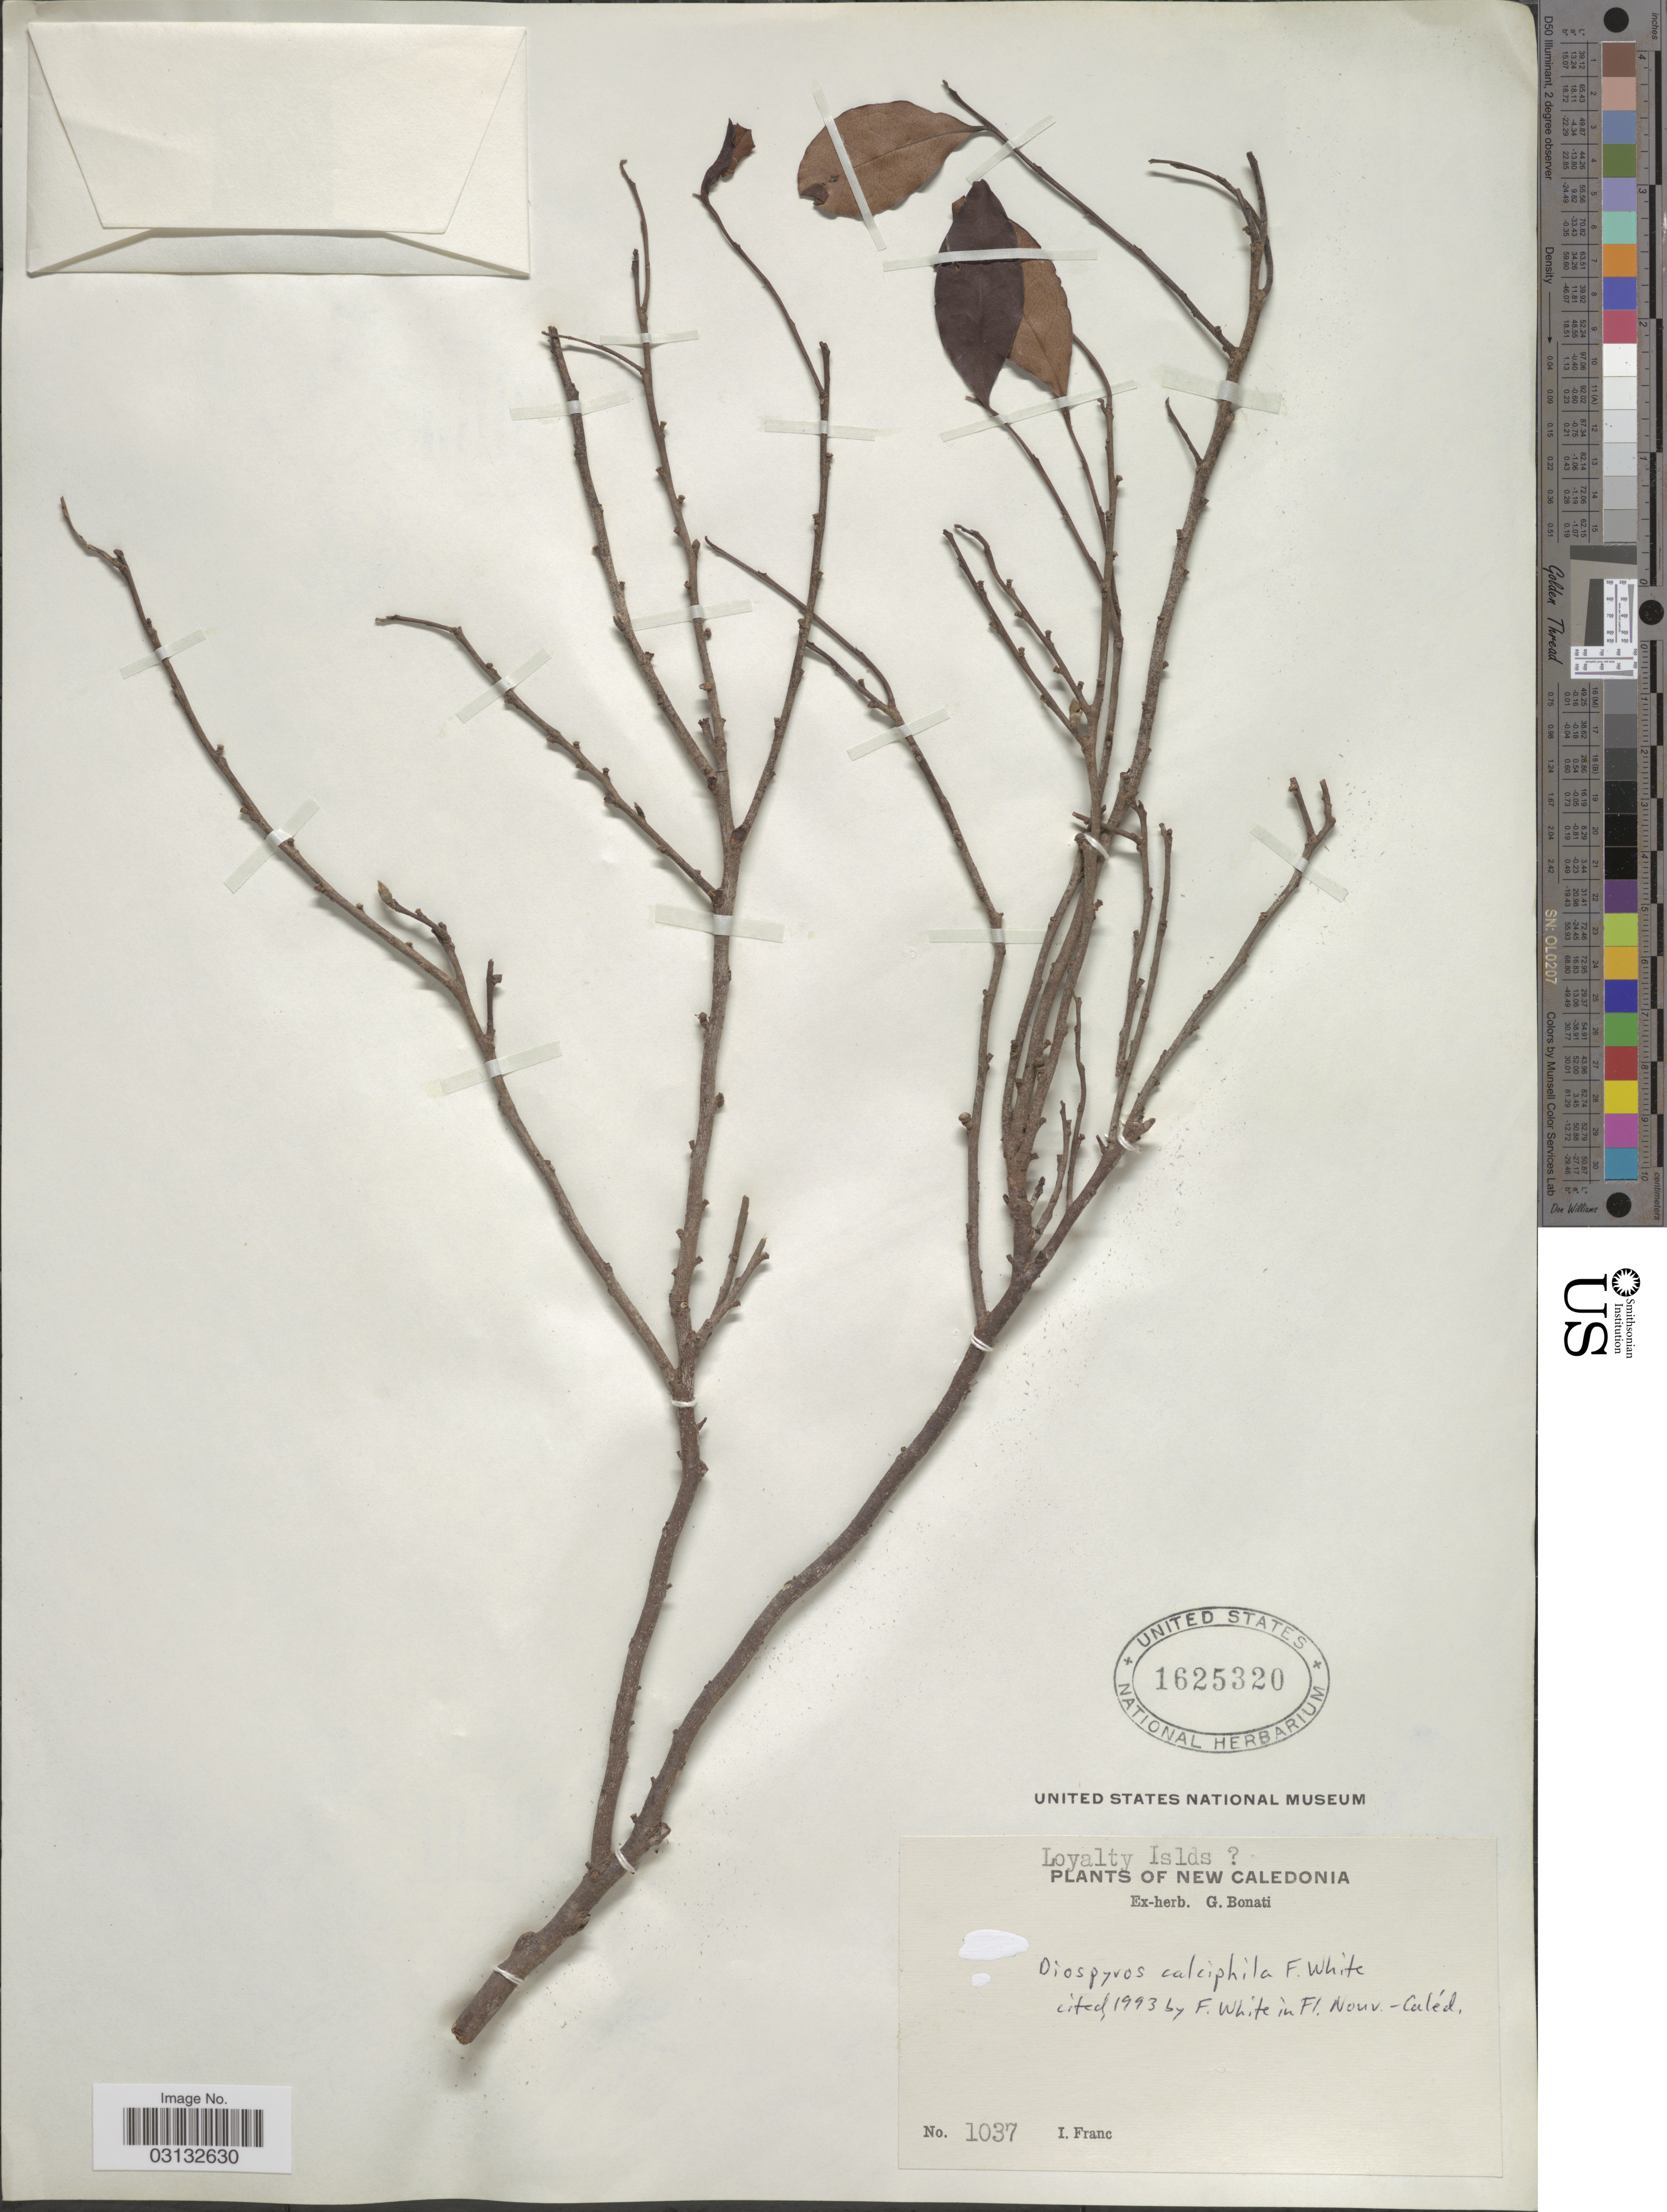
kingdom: Plantae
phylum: Tracheophyta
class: Magnoliopsida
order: Ericales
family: Ebenaceae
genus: Diospyros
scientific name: Diospyros calciphila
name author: F. White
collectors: I. Franc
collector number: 1037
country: New Caledonia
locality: Loyalty Islds.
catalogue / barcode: US 1625320